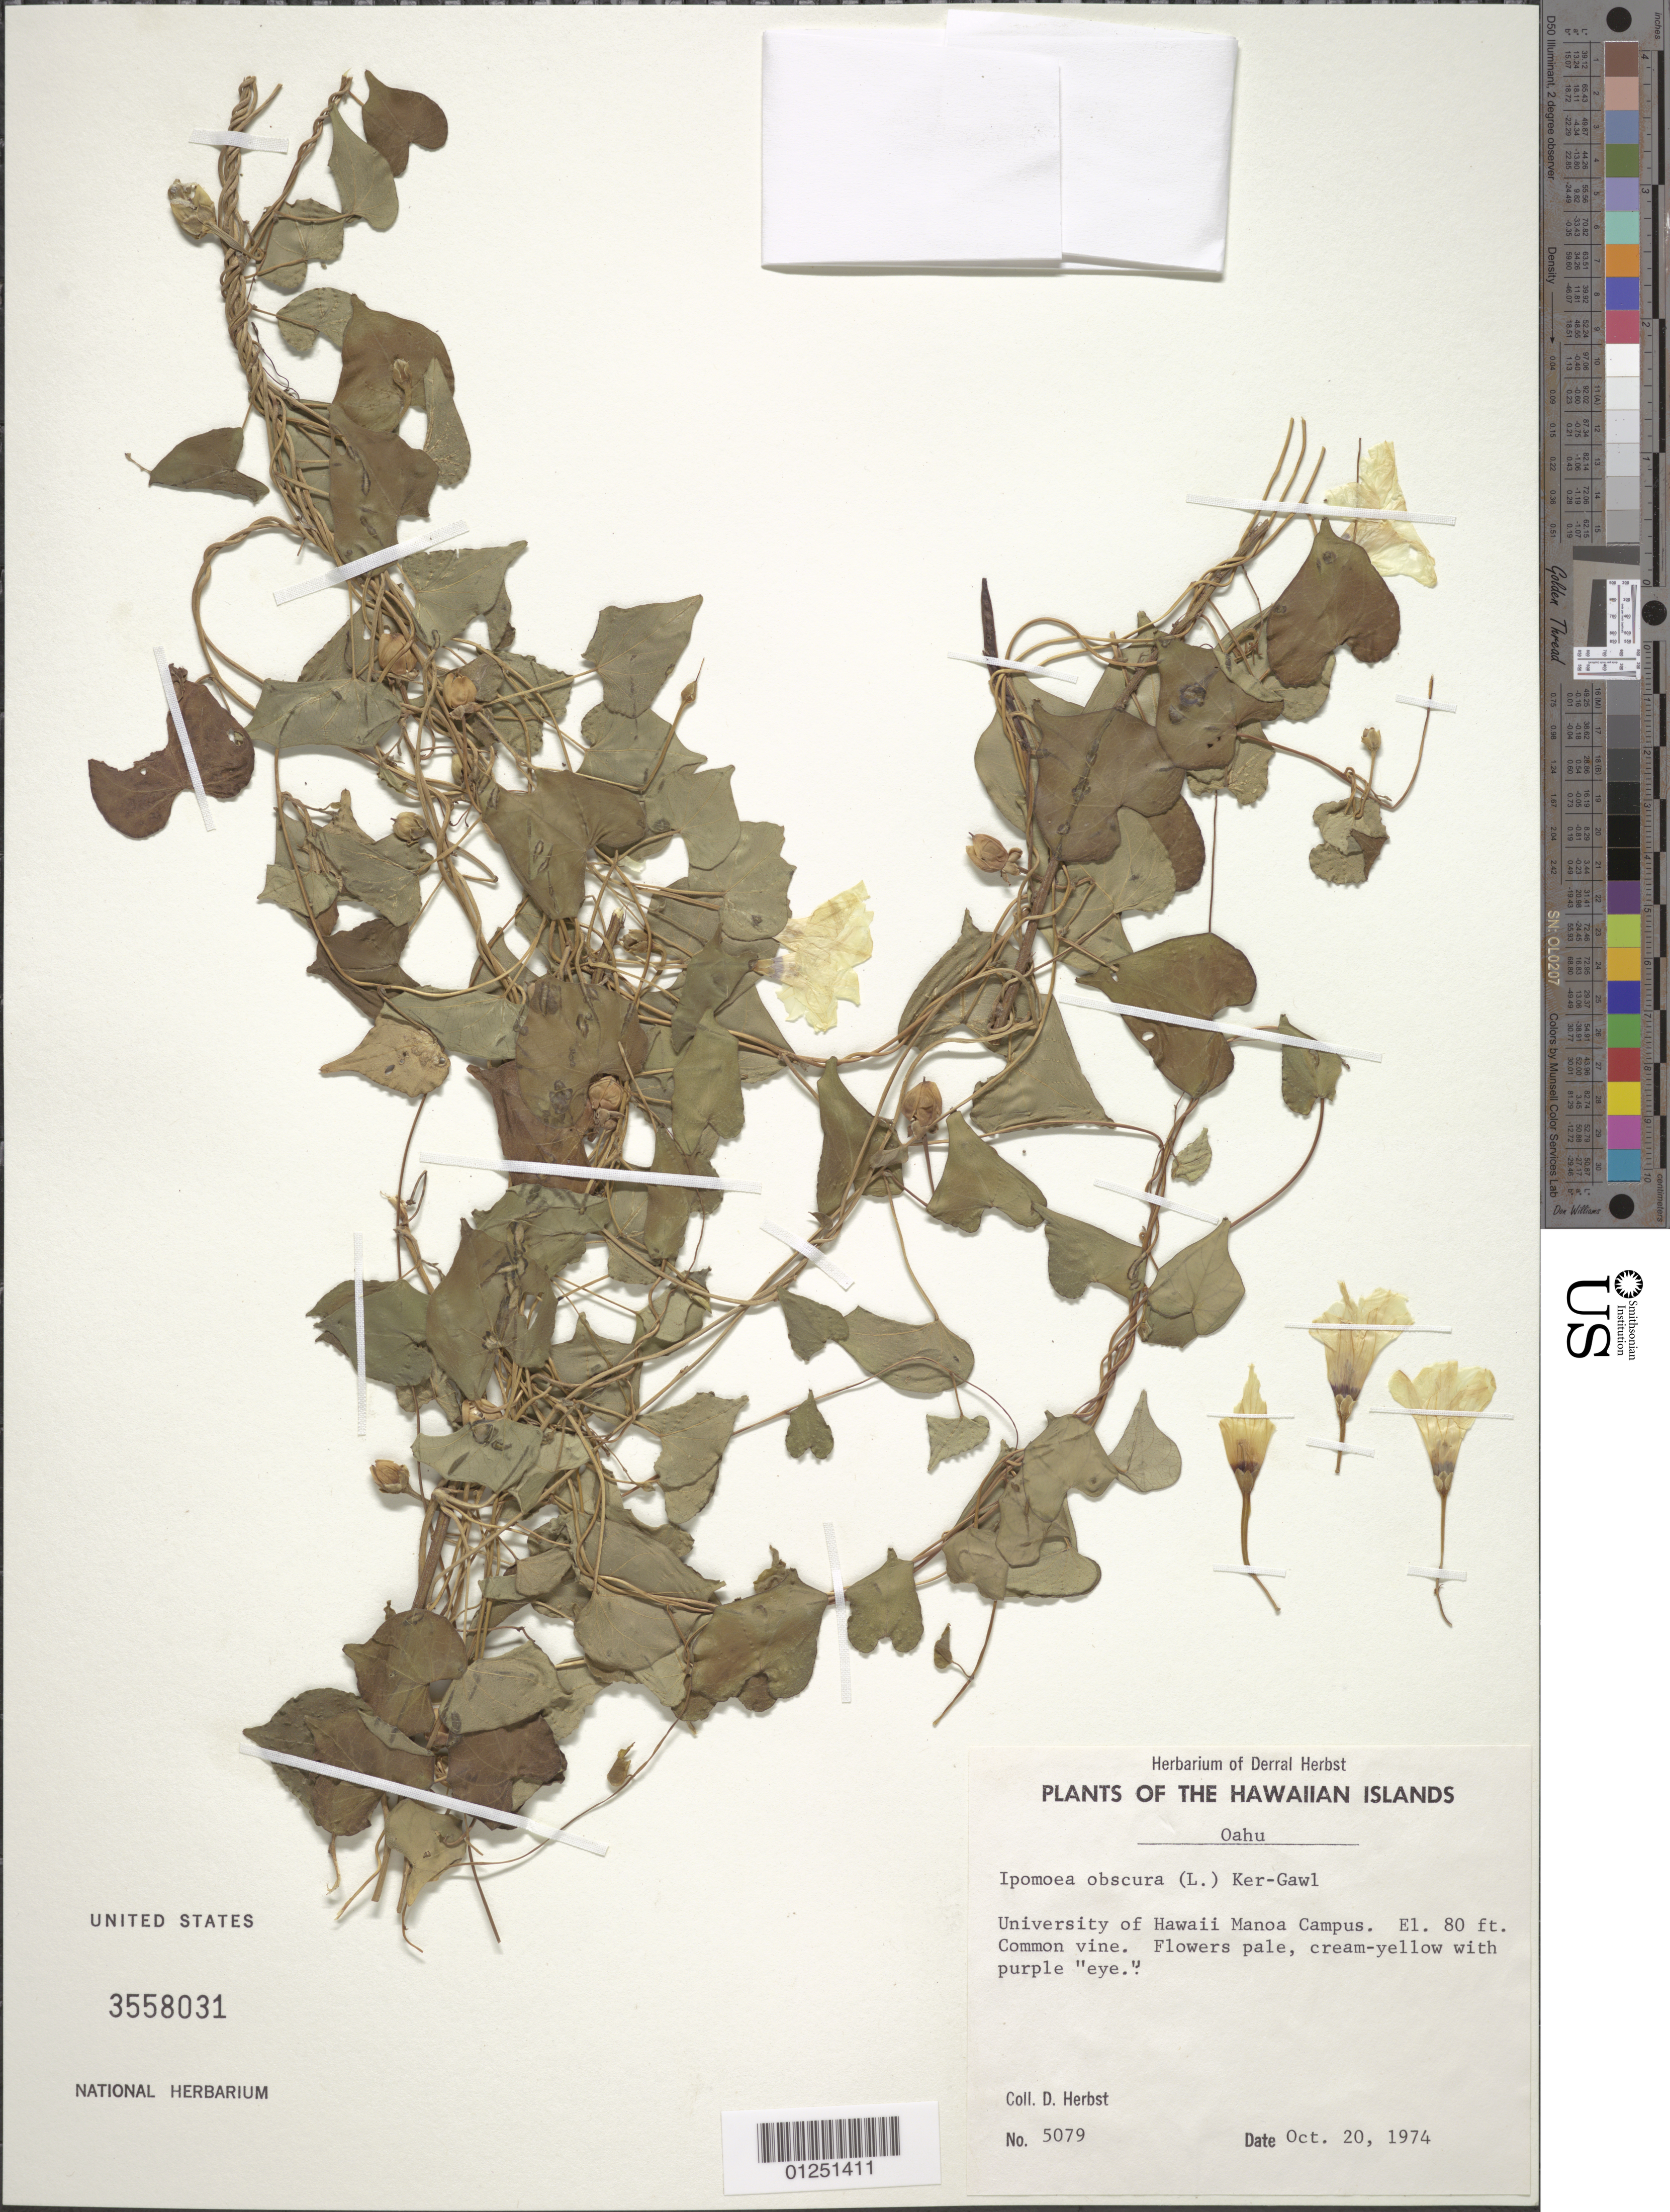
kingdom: Plantae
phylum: Tracheophyta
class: Magnoliopsida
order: Solanales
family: Convolvulaceae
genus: Ipomoea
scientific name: Ipomoea obscura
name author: (L.) Ker Gawl.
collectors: D. R. Herbst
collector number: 5079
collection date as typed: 20 Oct 1974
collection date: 1974-10-20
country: United States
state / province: Hawaii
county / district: Honolulu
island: Oahu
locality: University of Hawaii, Manoa Campus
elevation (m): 24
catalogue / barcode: US 3558031